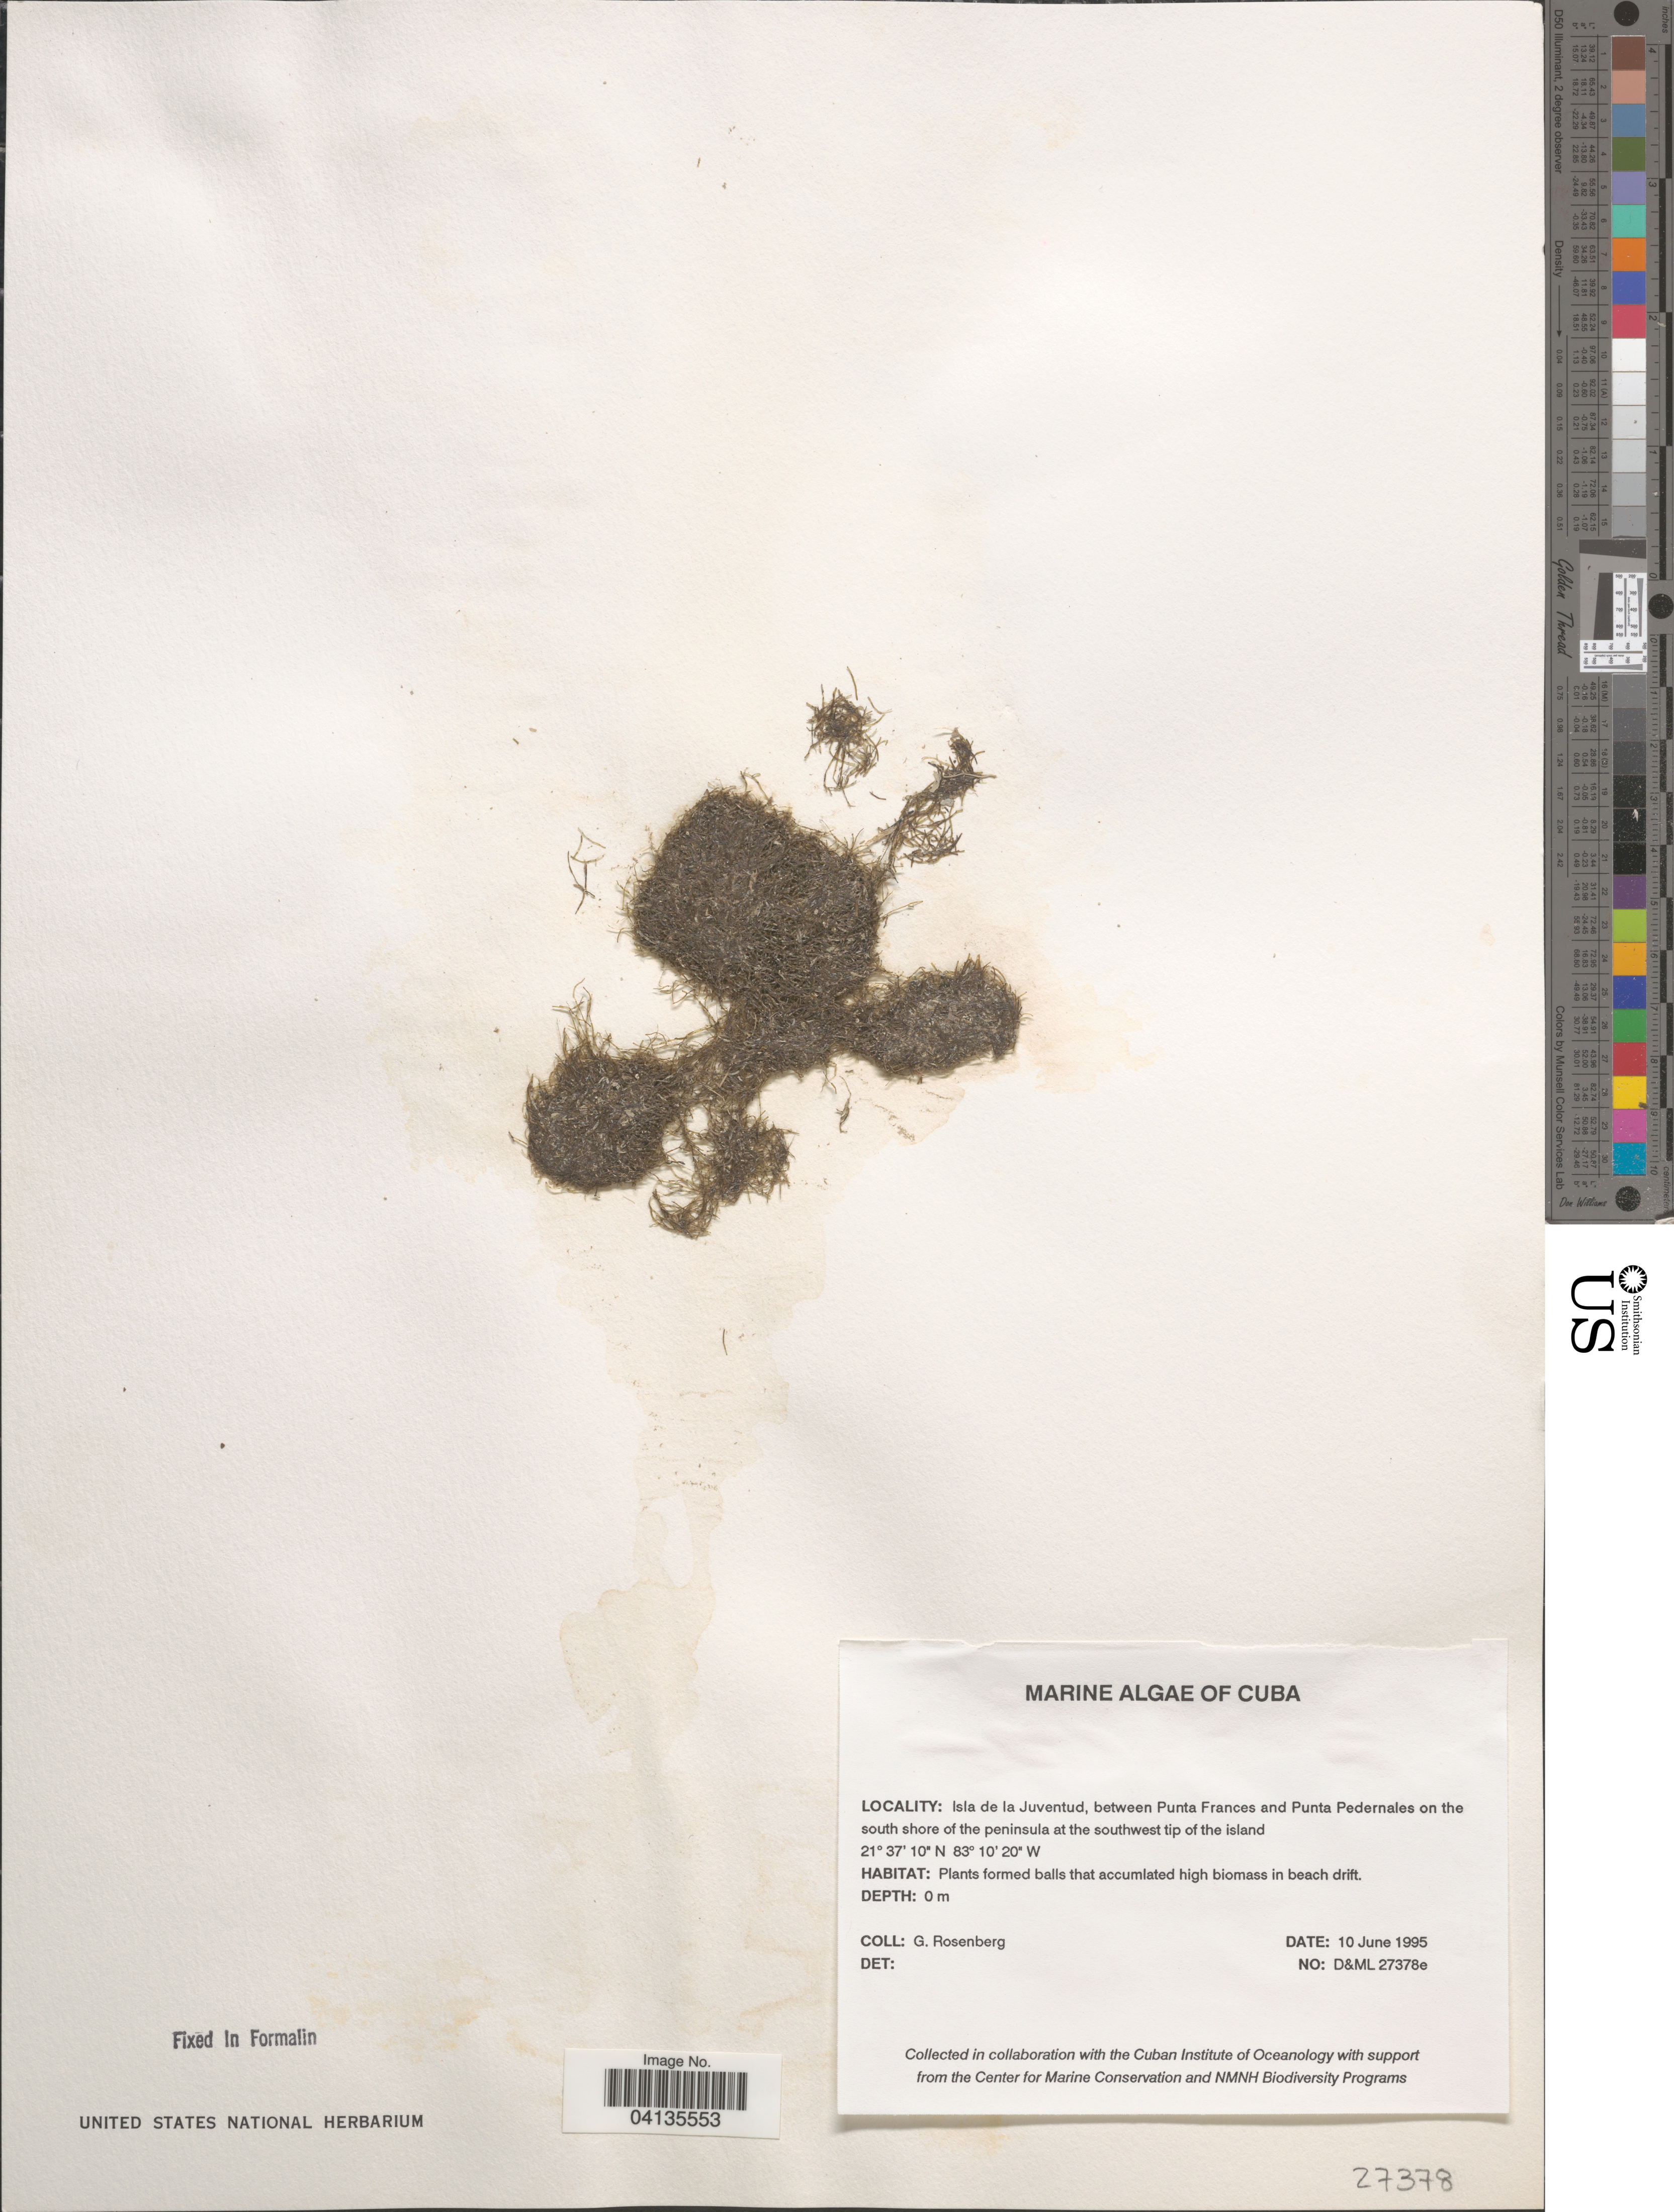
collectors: G. Rosenberg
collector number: D&ML27378e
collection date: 1995-06-10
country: Cuba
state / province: Isla de la Juventud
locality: Between Punta Frances and Punta Pedernales on the south shore of the peninsula at the southwest tip of the island.